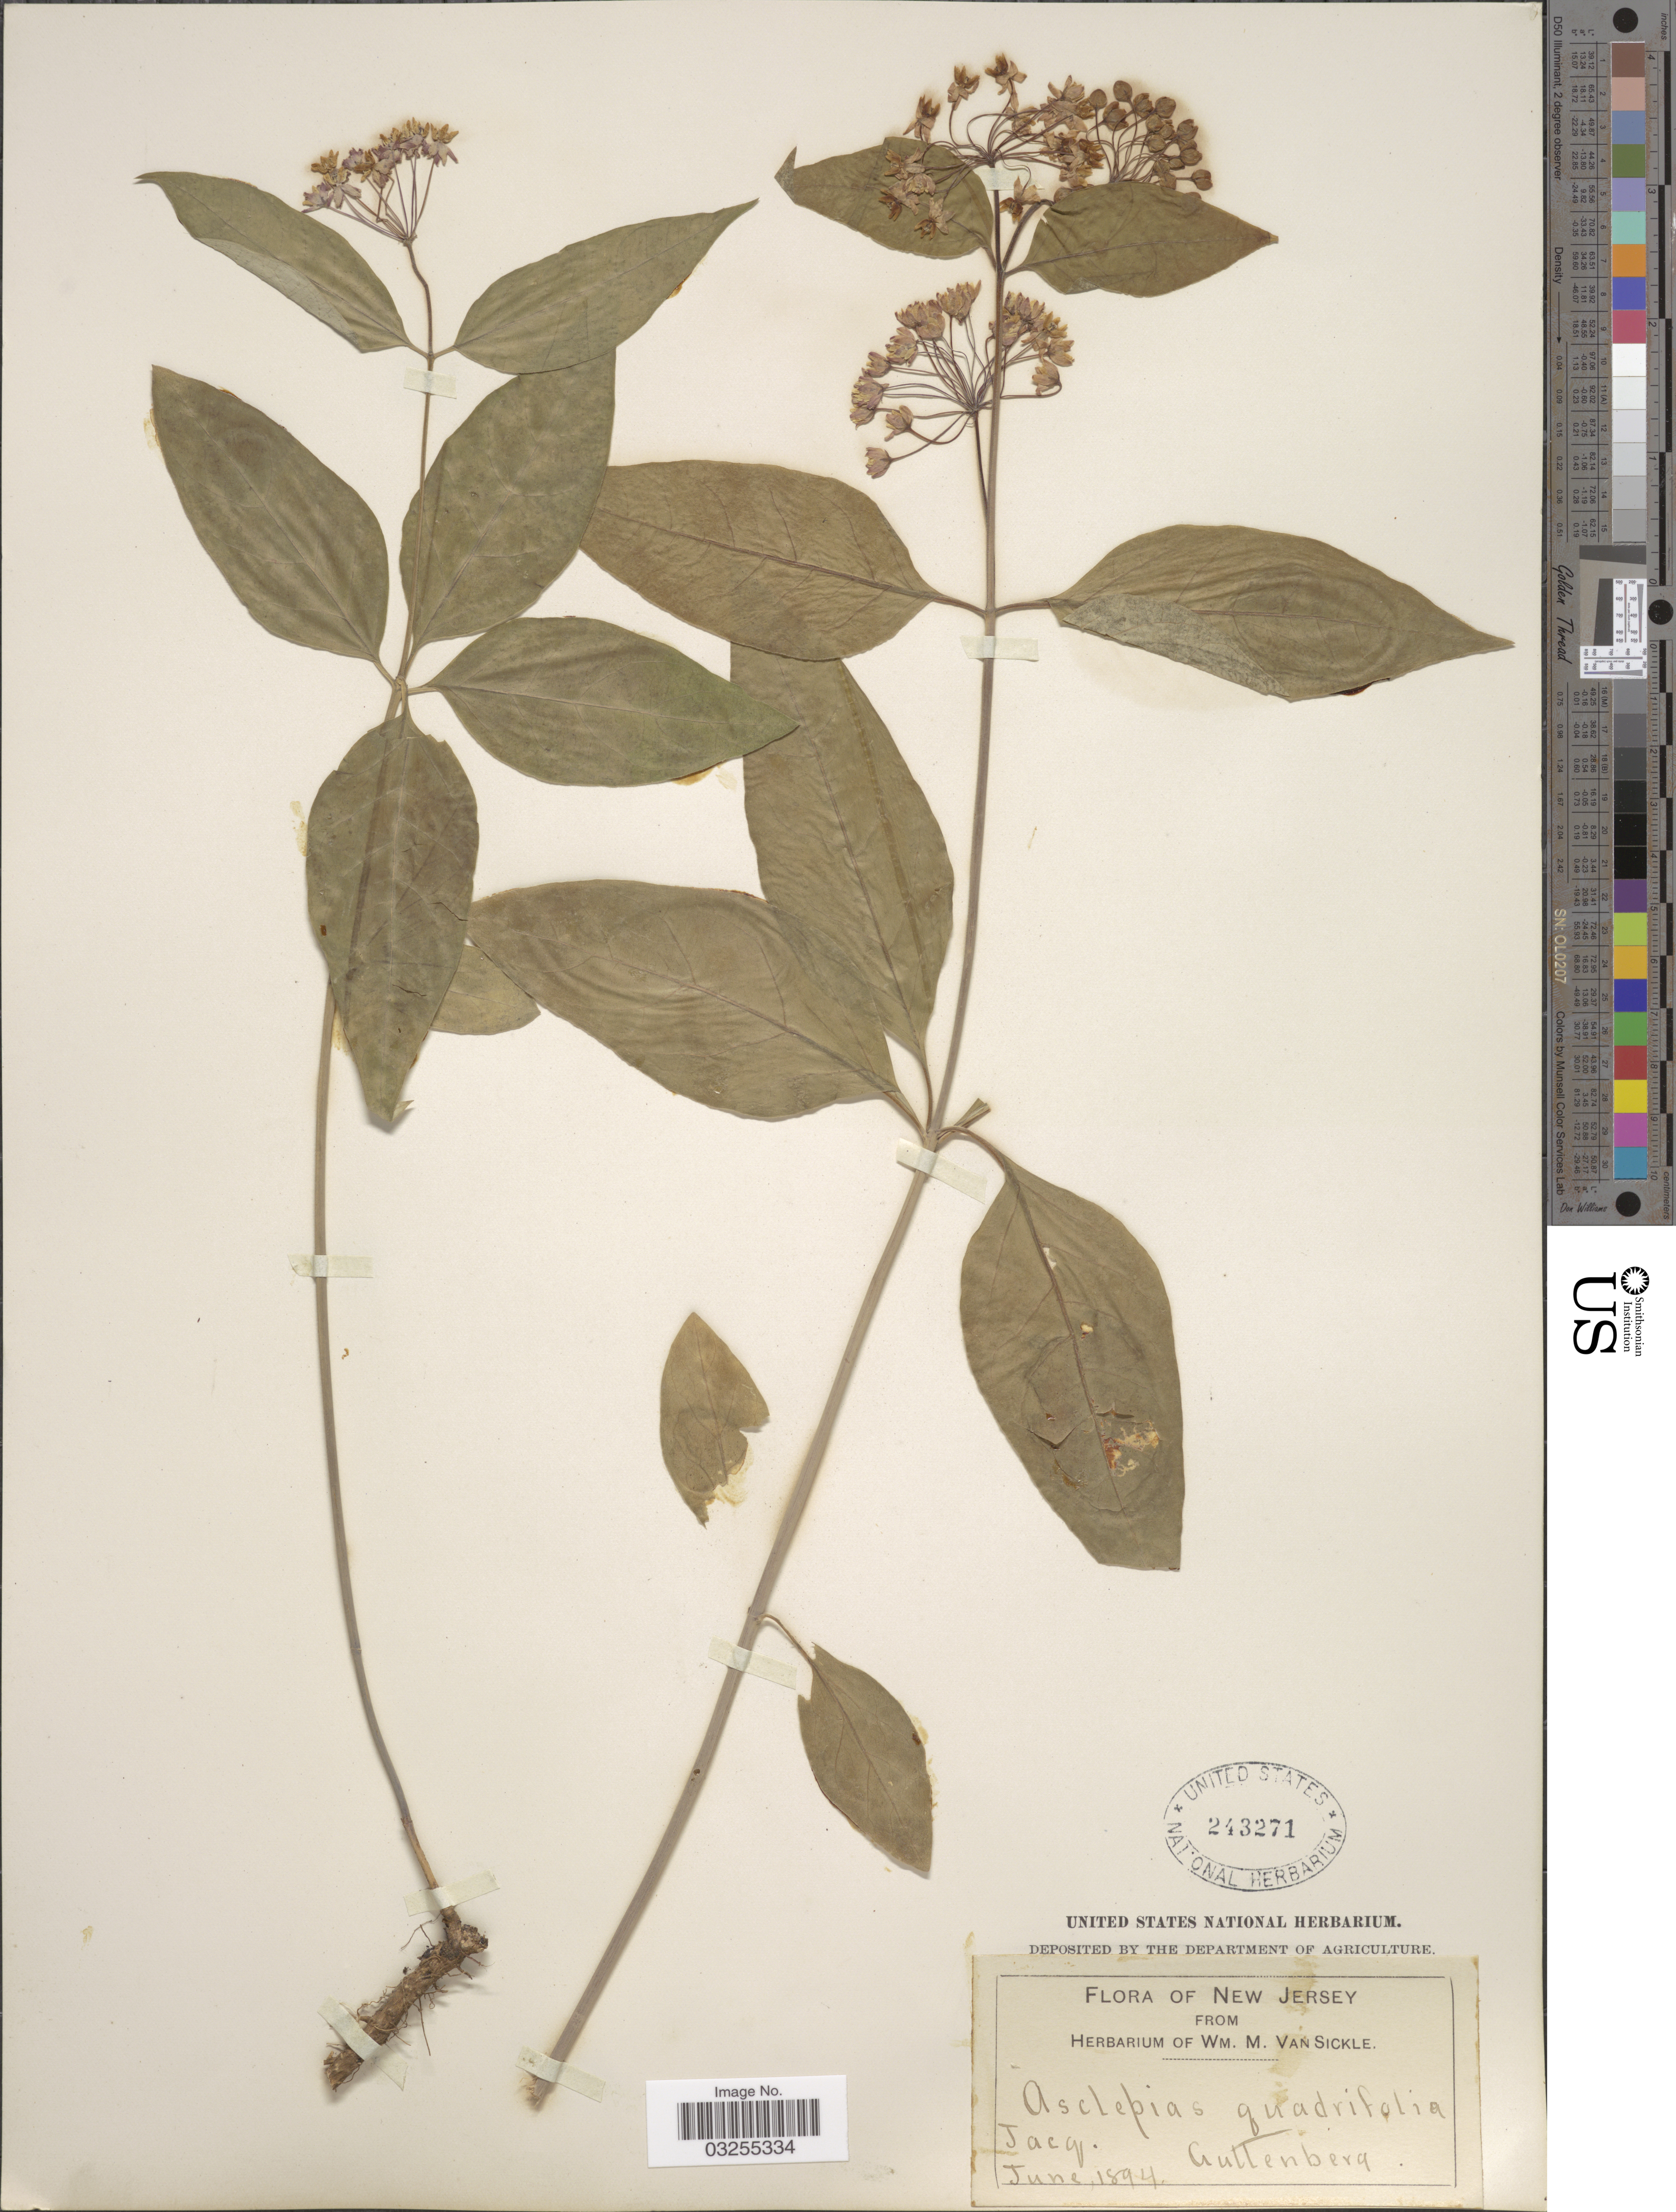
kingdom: Plantae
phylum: Tracheophyta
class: Magnoliopsida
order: Gentianales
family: Apocynaceae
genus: Asclepias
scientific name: Asclepias quadrifolia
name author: Jacq.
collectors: ex herb. Wm. M. Van Sickle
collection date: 1894-06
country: United States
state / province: New Jersey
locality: Guttenberg.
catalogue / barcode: US 243271